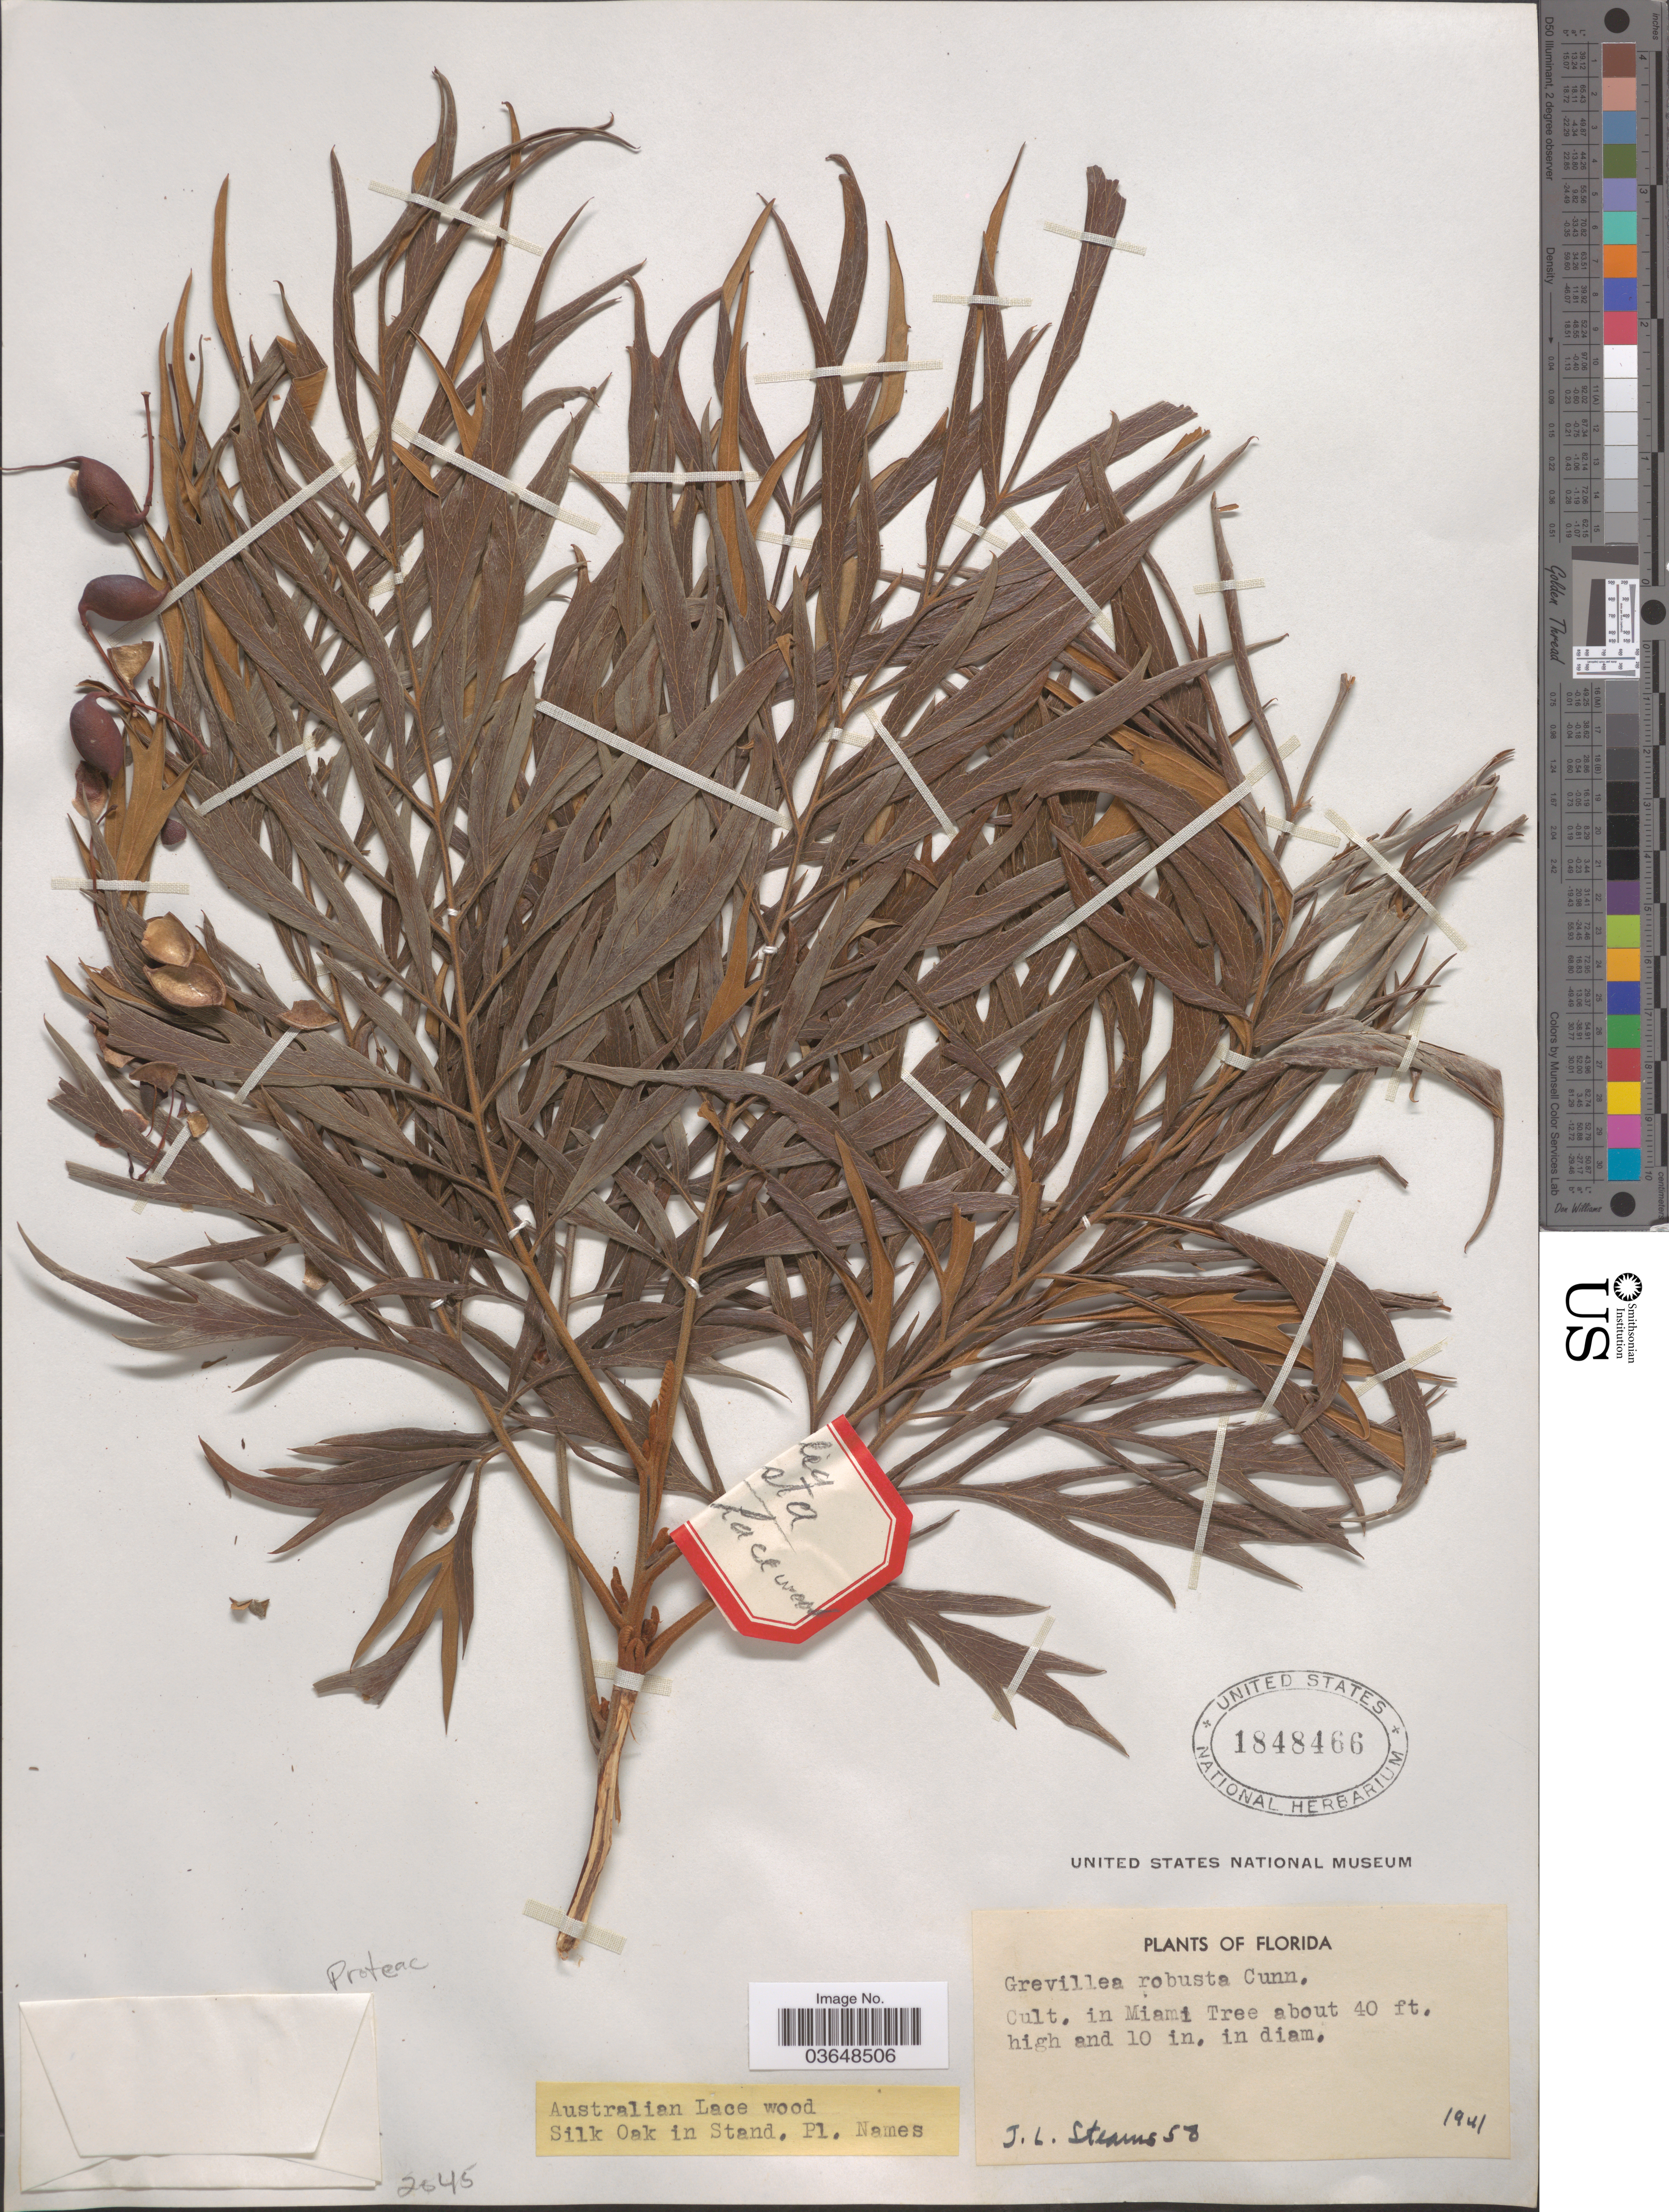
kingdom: Plantae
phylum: Tracheophyta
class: Magnoliopsida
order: Proteales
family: Proteaceae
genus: Grevillea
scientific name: Grevillea robusta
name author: A. Cunn.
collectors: J. Stearns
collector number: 58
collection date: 1941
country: United States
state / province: Florida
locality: In Miami Tree.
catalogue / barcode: US 1848466